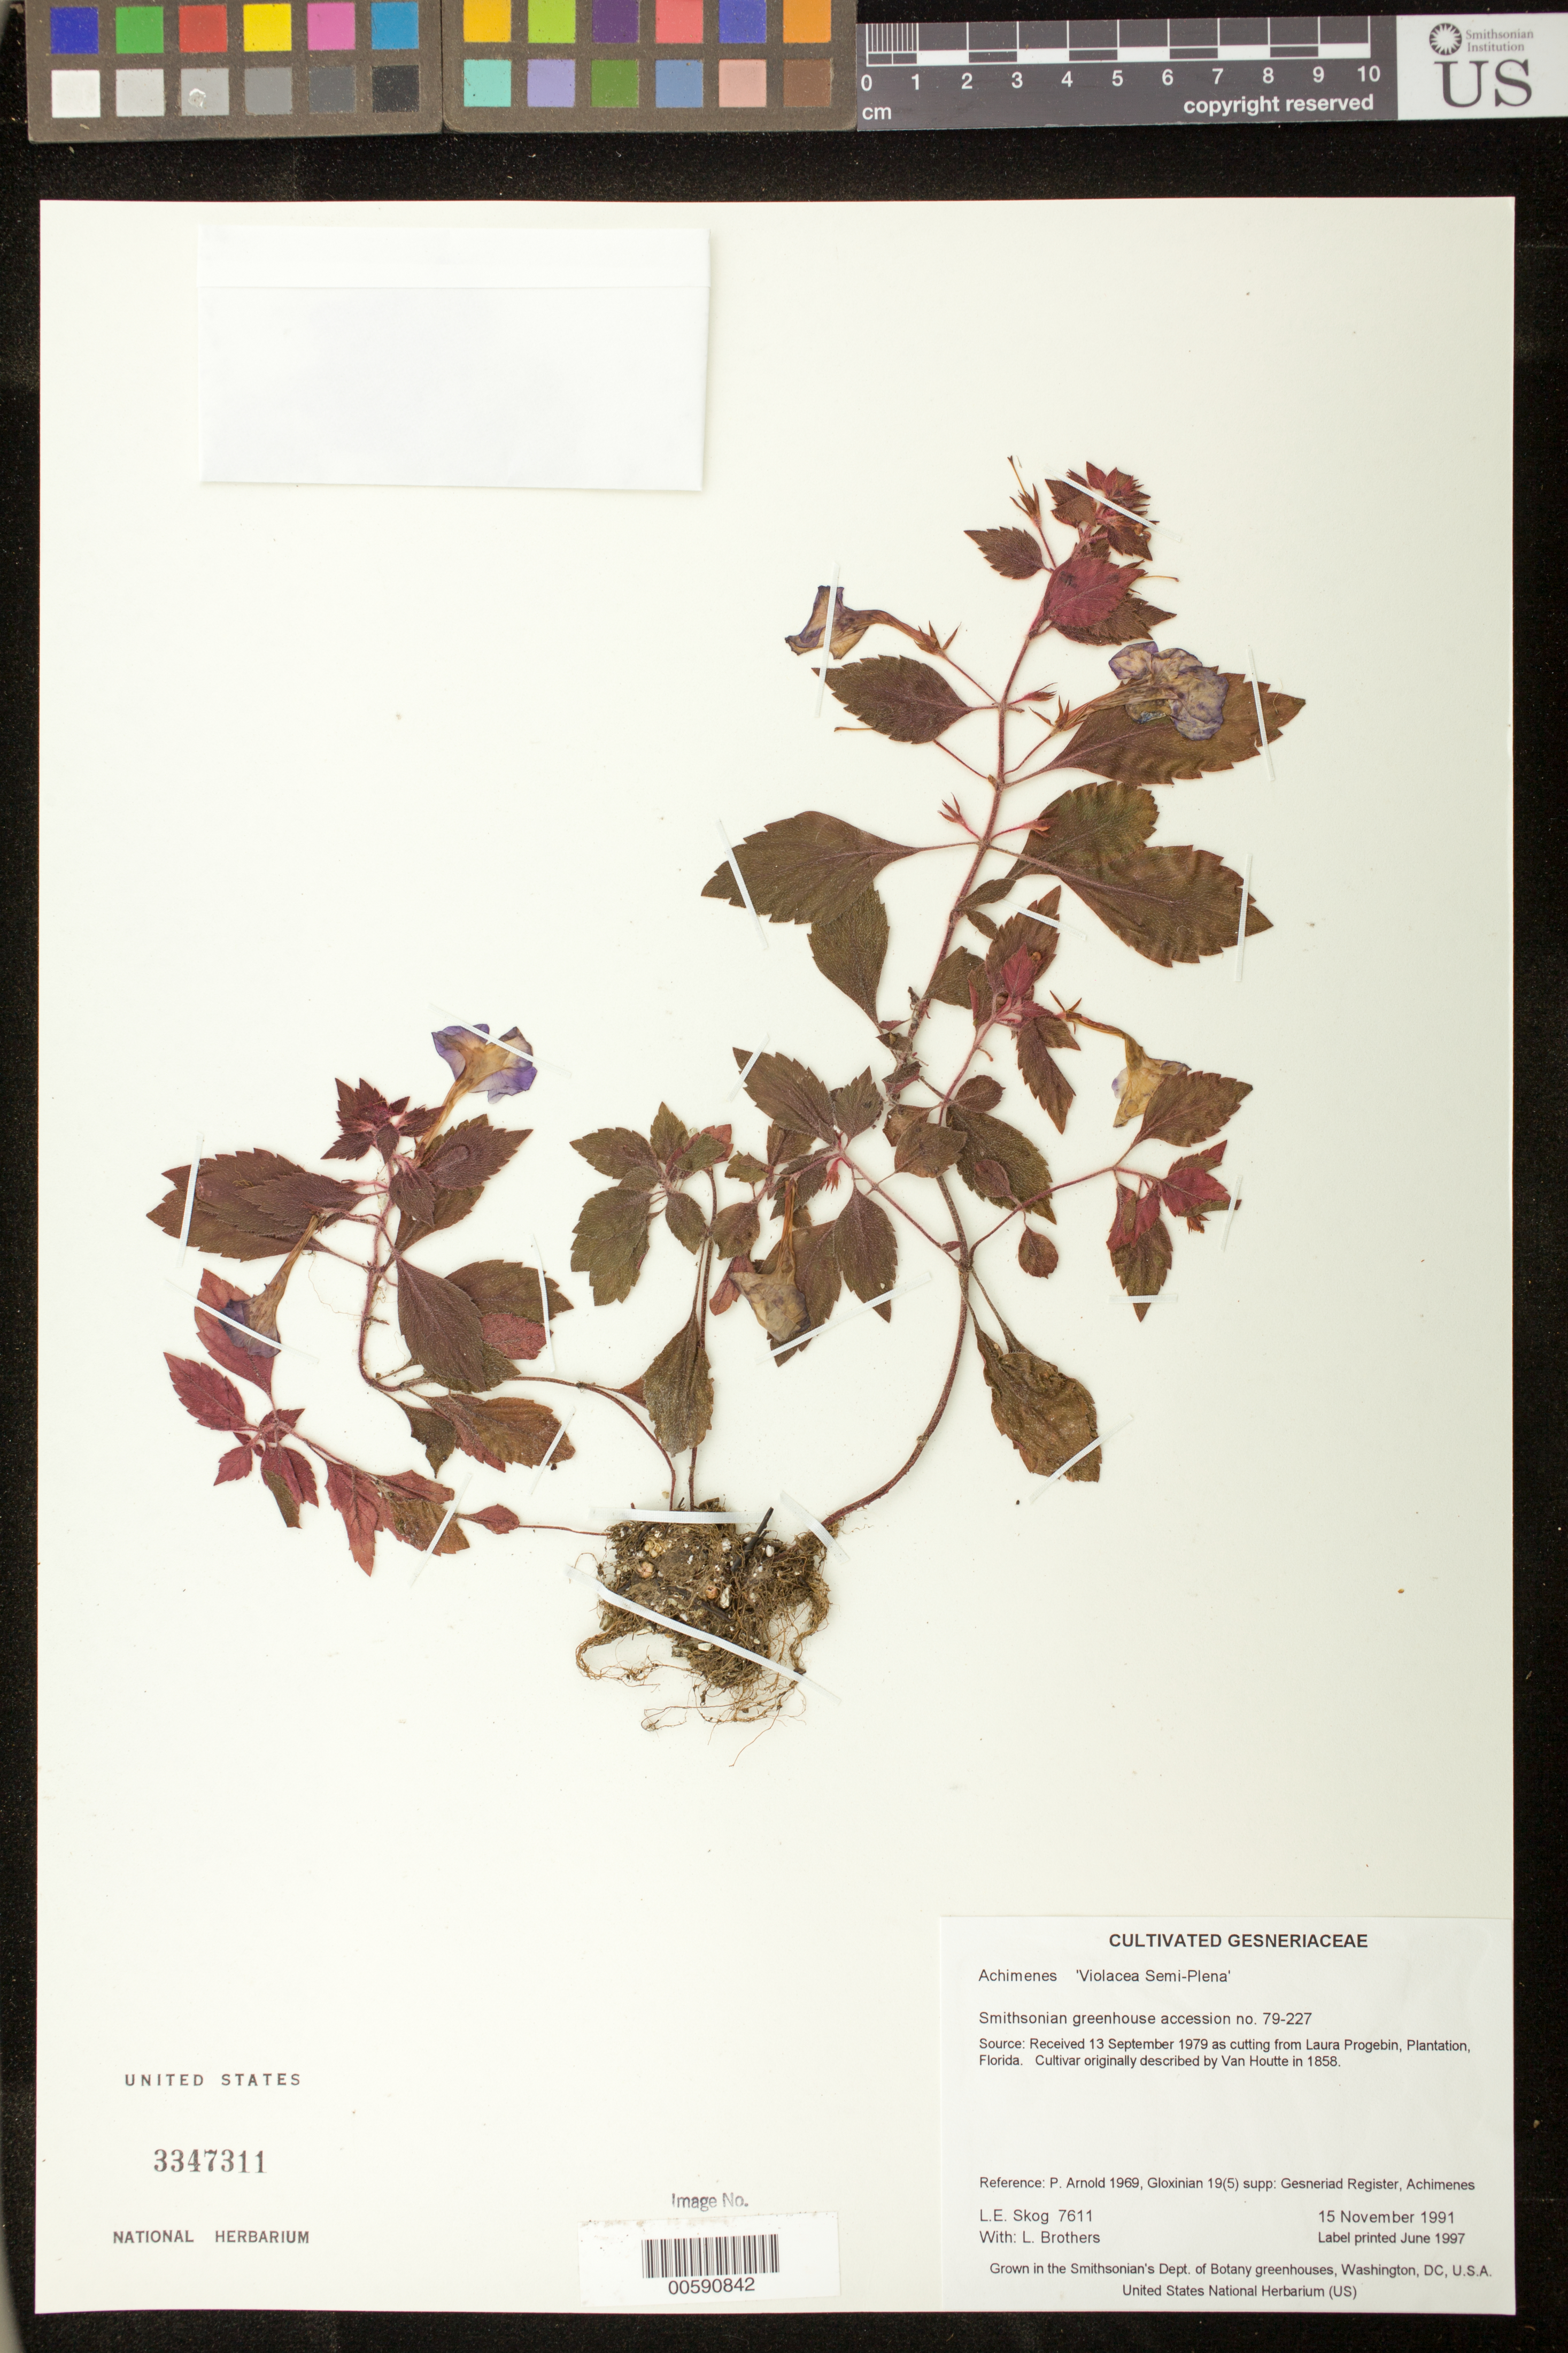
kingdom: Plantae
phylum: Tracheophyta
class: Magnoliopsida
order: Lamiales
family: Gesneriaceae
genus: Achimenes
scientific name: Achimenes 'Violacea Semi-Plena'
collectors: L. E. Skog & L. Brothers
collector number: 7611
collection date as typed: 15 Nov 1991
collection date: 1991-11-15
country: United States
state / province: District of Columbia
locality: Grown in the Smithsonian's Dept. of Botany greenhouses, Washington, DC, U.S.A.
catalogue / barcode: US 3347311